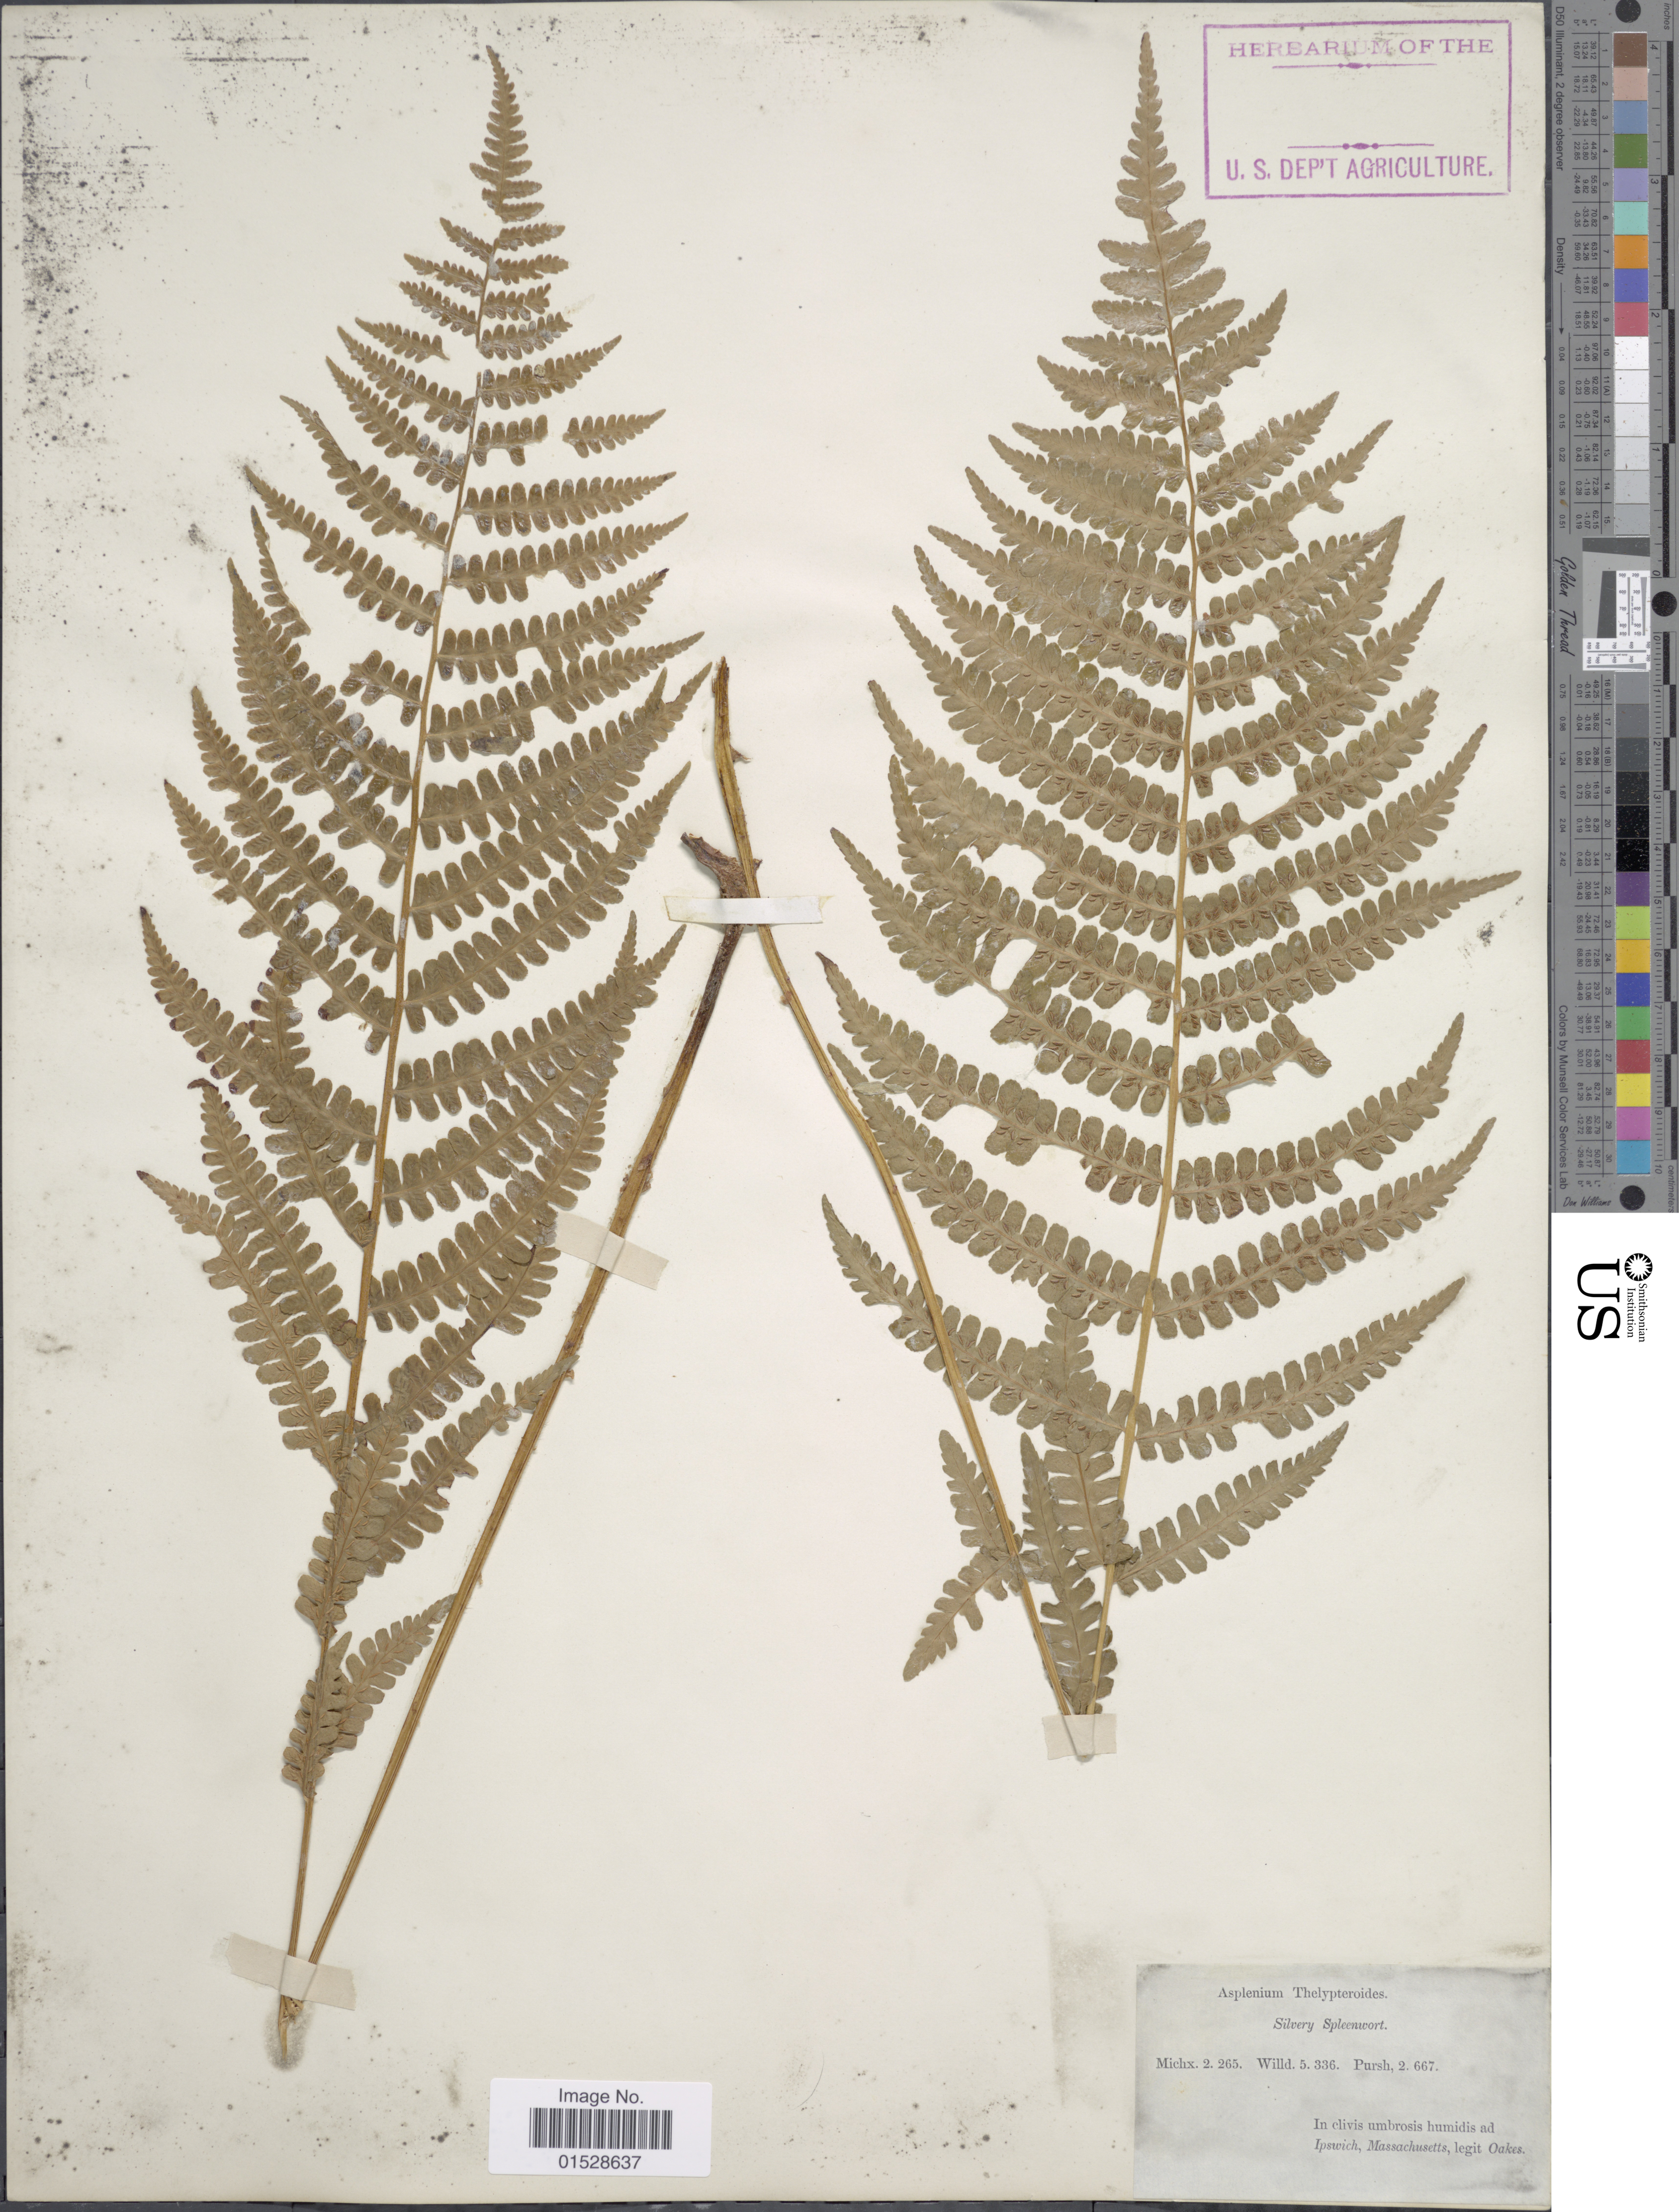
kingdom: Plantae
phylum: Tracheophyta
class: Polypodiopsida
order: Polypodiales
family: Athyriaceae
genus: Deparia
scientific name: Deparia acrostichoides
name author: (Sw.) M. Kato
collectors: -. Oakes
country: United States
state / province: Massachusetts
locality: Ipswich, Massachusetts